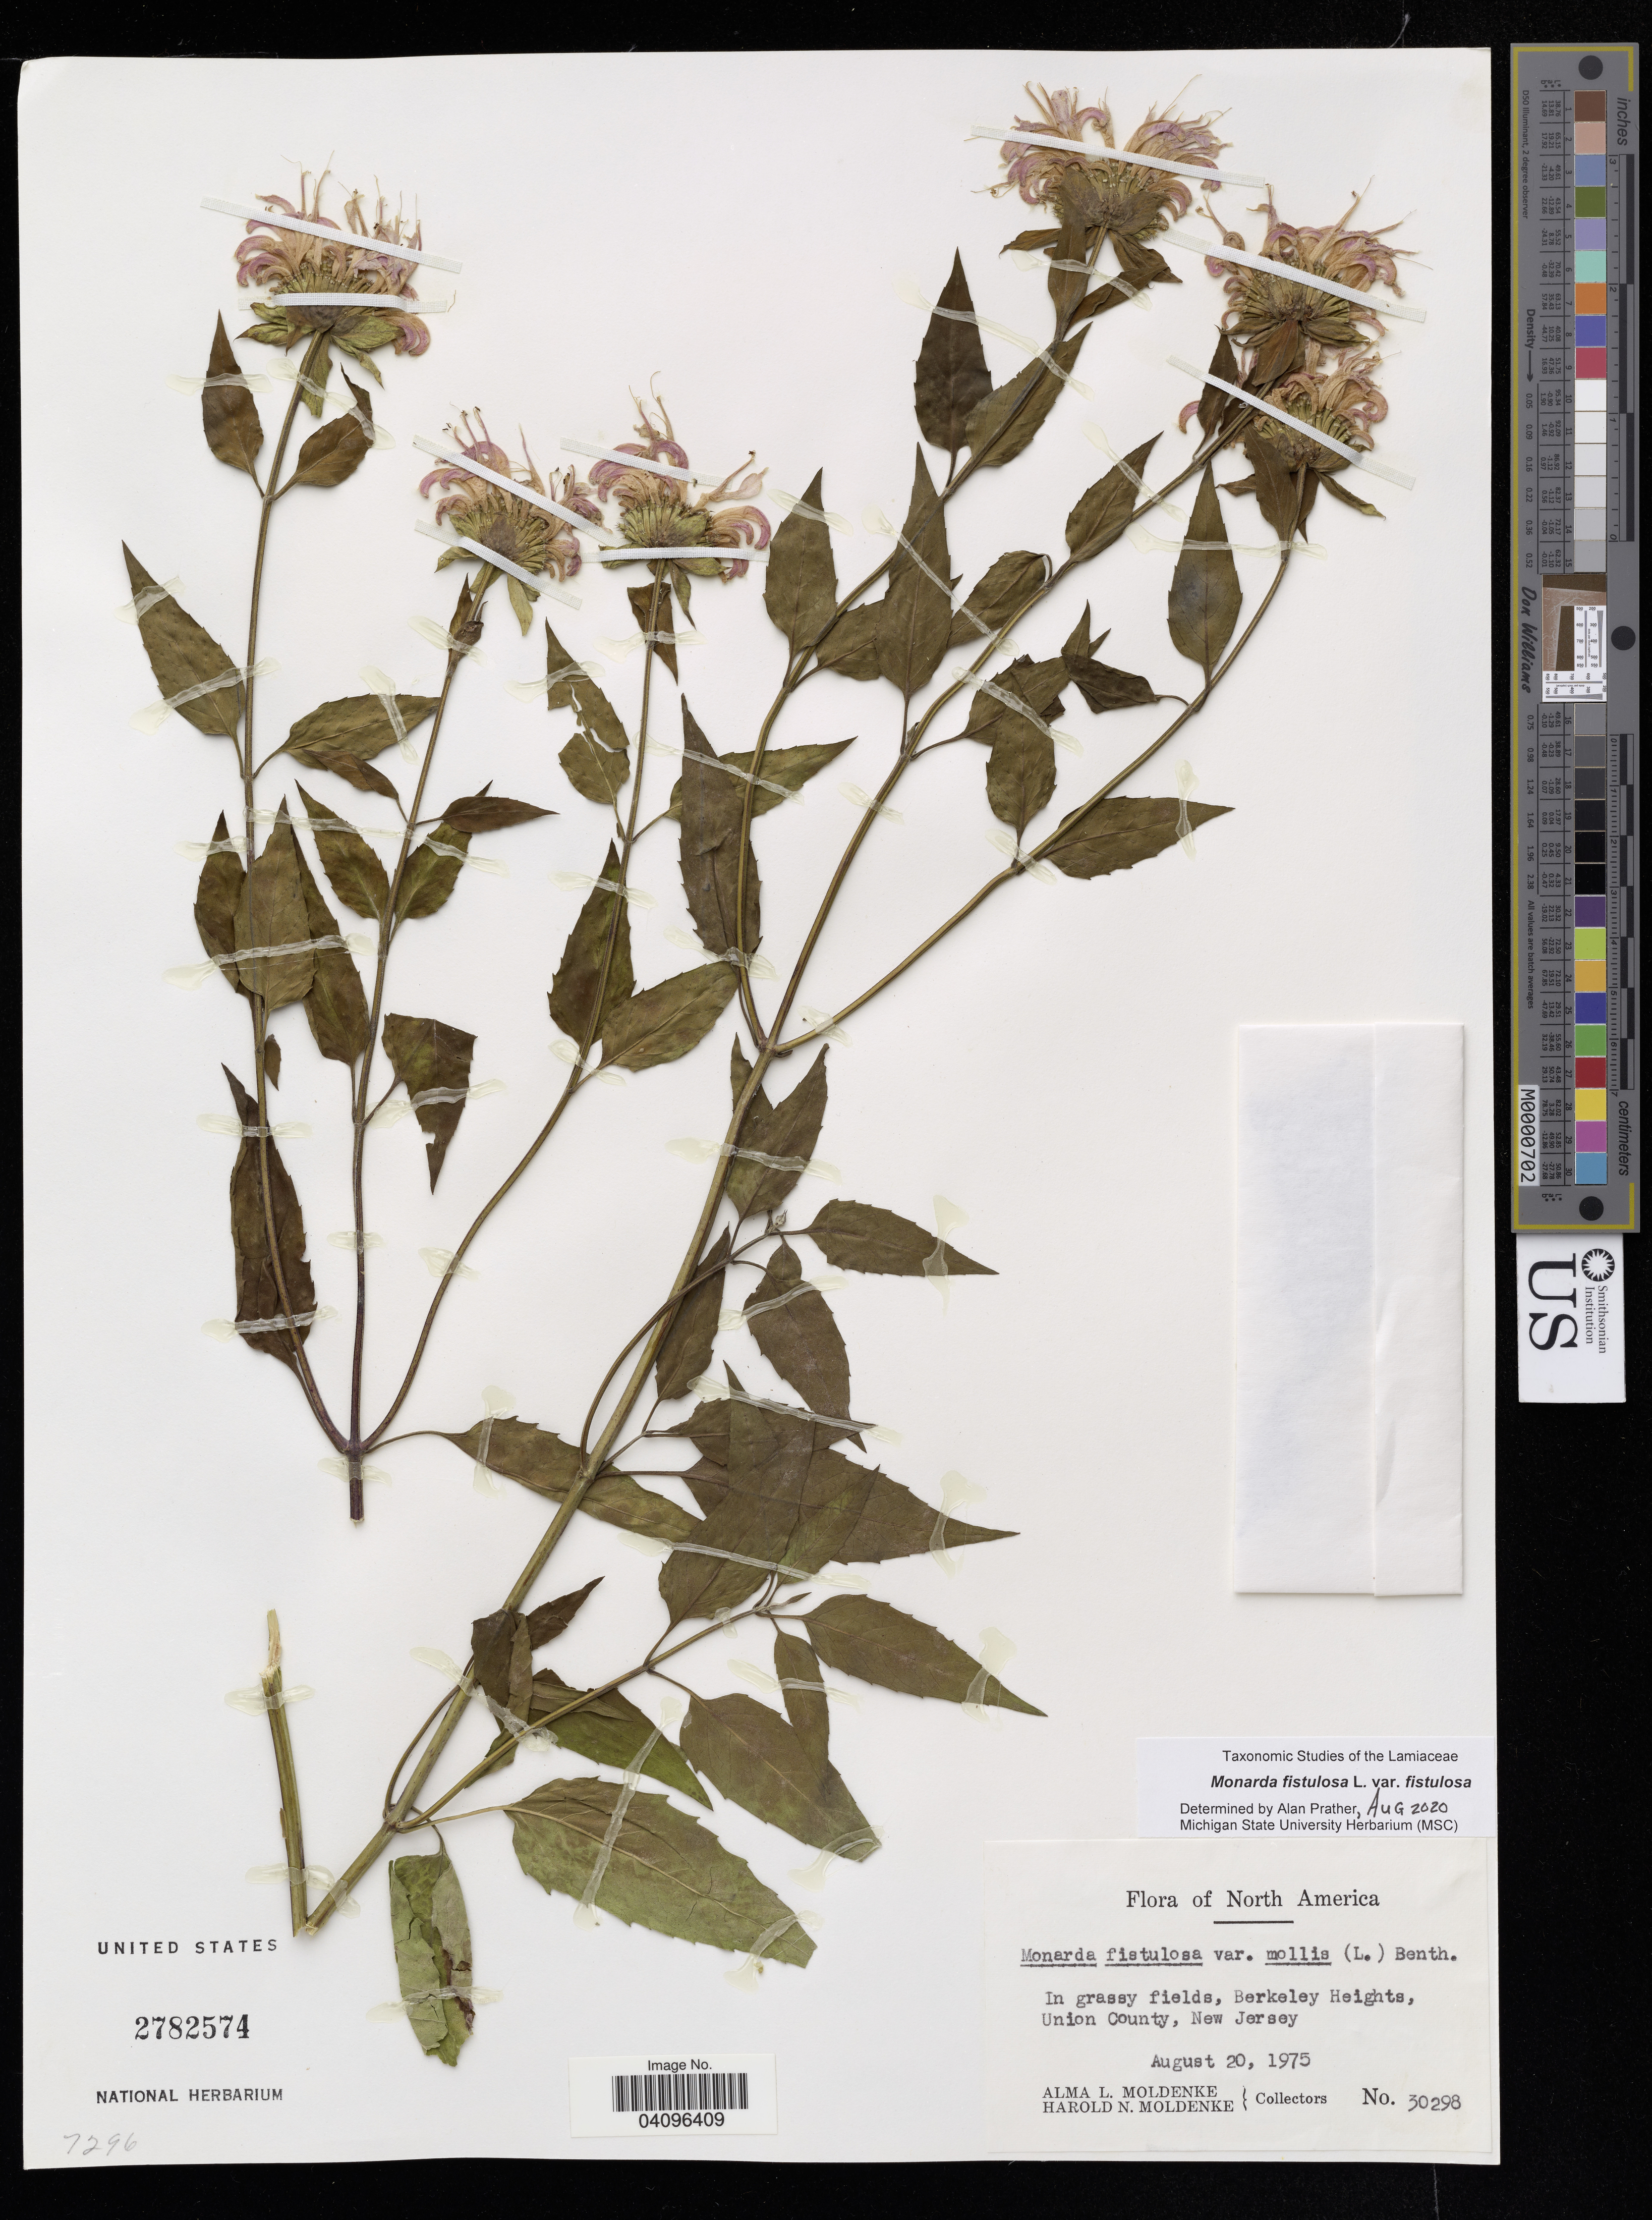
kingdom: Plantae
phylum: Tracheophyta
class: Magnoliopsida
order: Lamiales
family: Lamiaceae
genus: Monarda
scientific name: Monarda fistulosa subsp. fistulosa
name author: L.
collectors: A. L. Moldenke & H. Moldenke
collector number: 30298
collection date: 1975-08-20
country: United States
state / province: New Jersey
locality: Union County.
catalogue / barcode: US 2782574